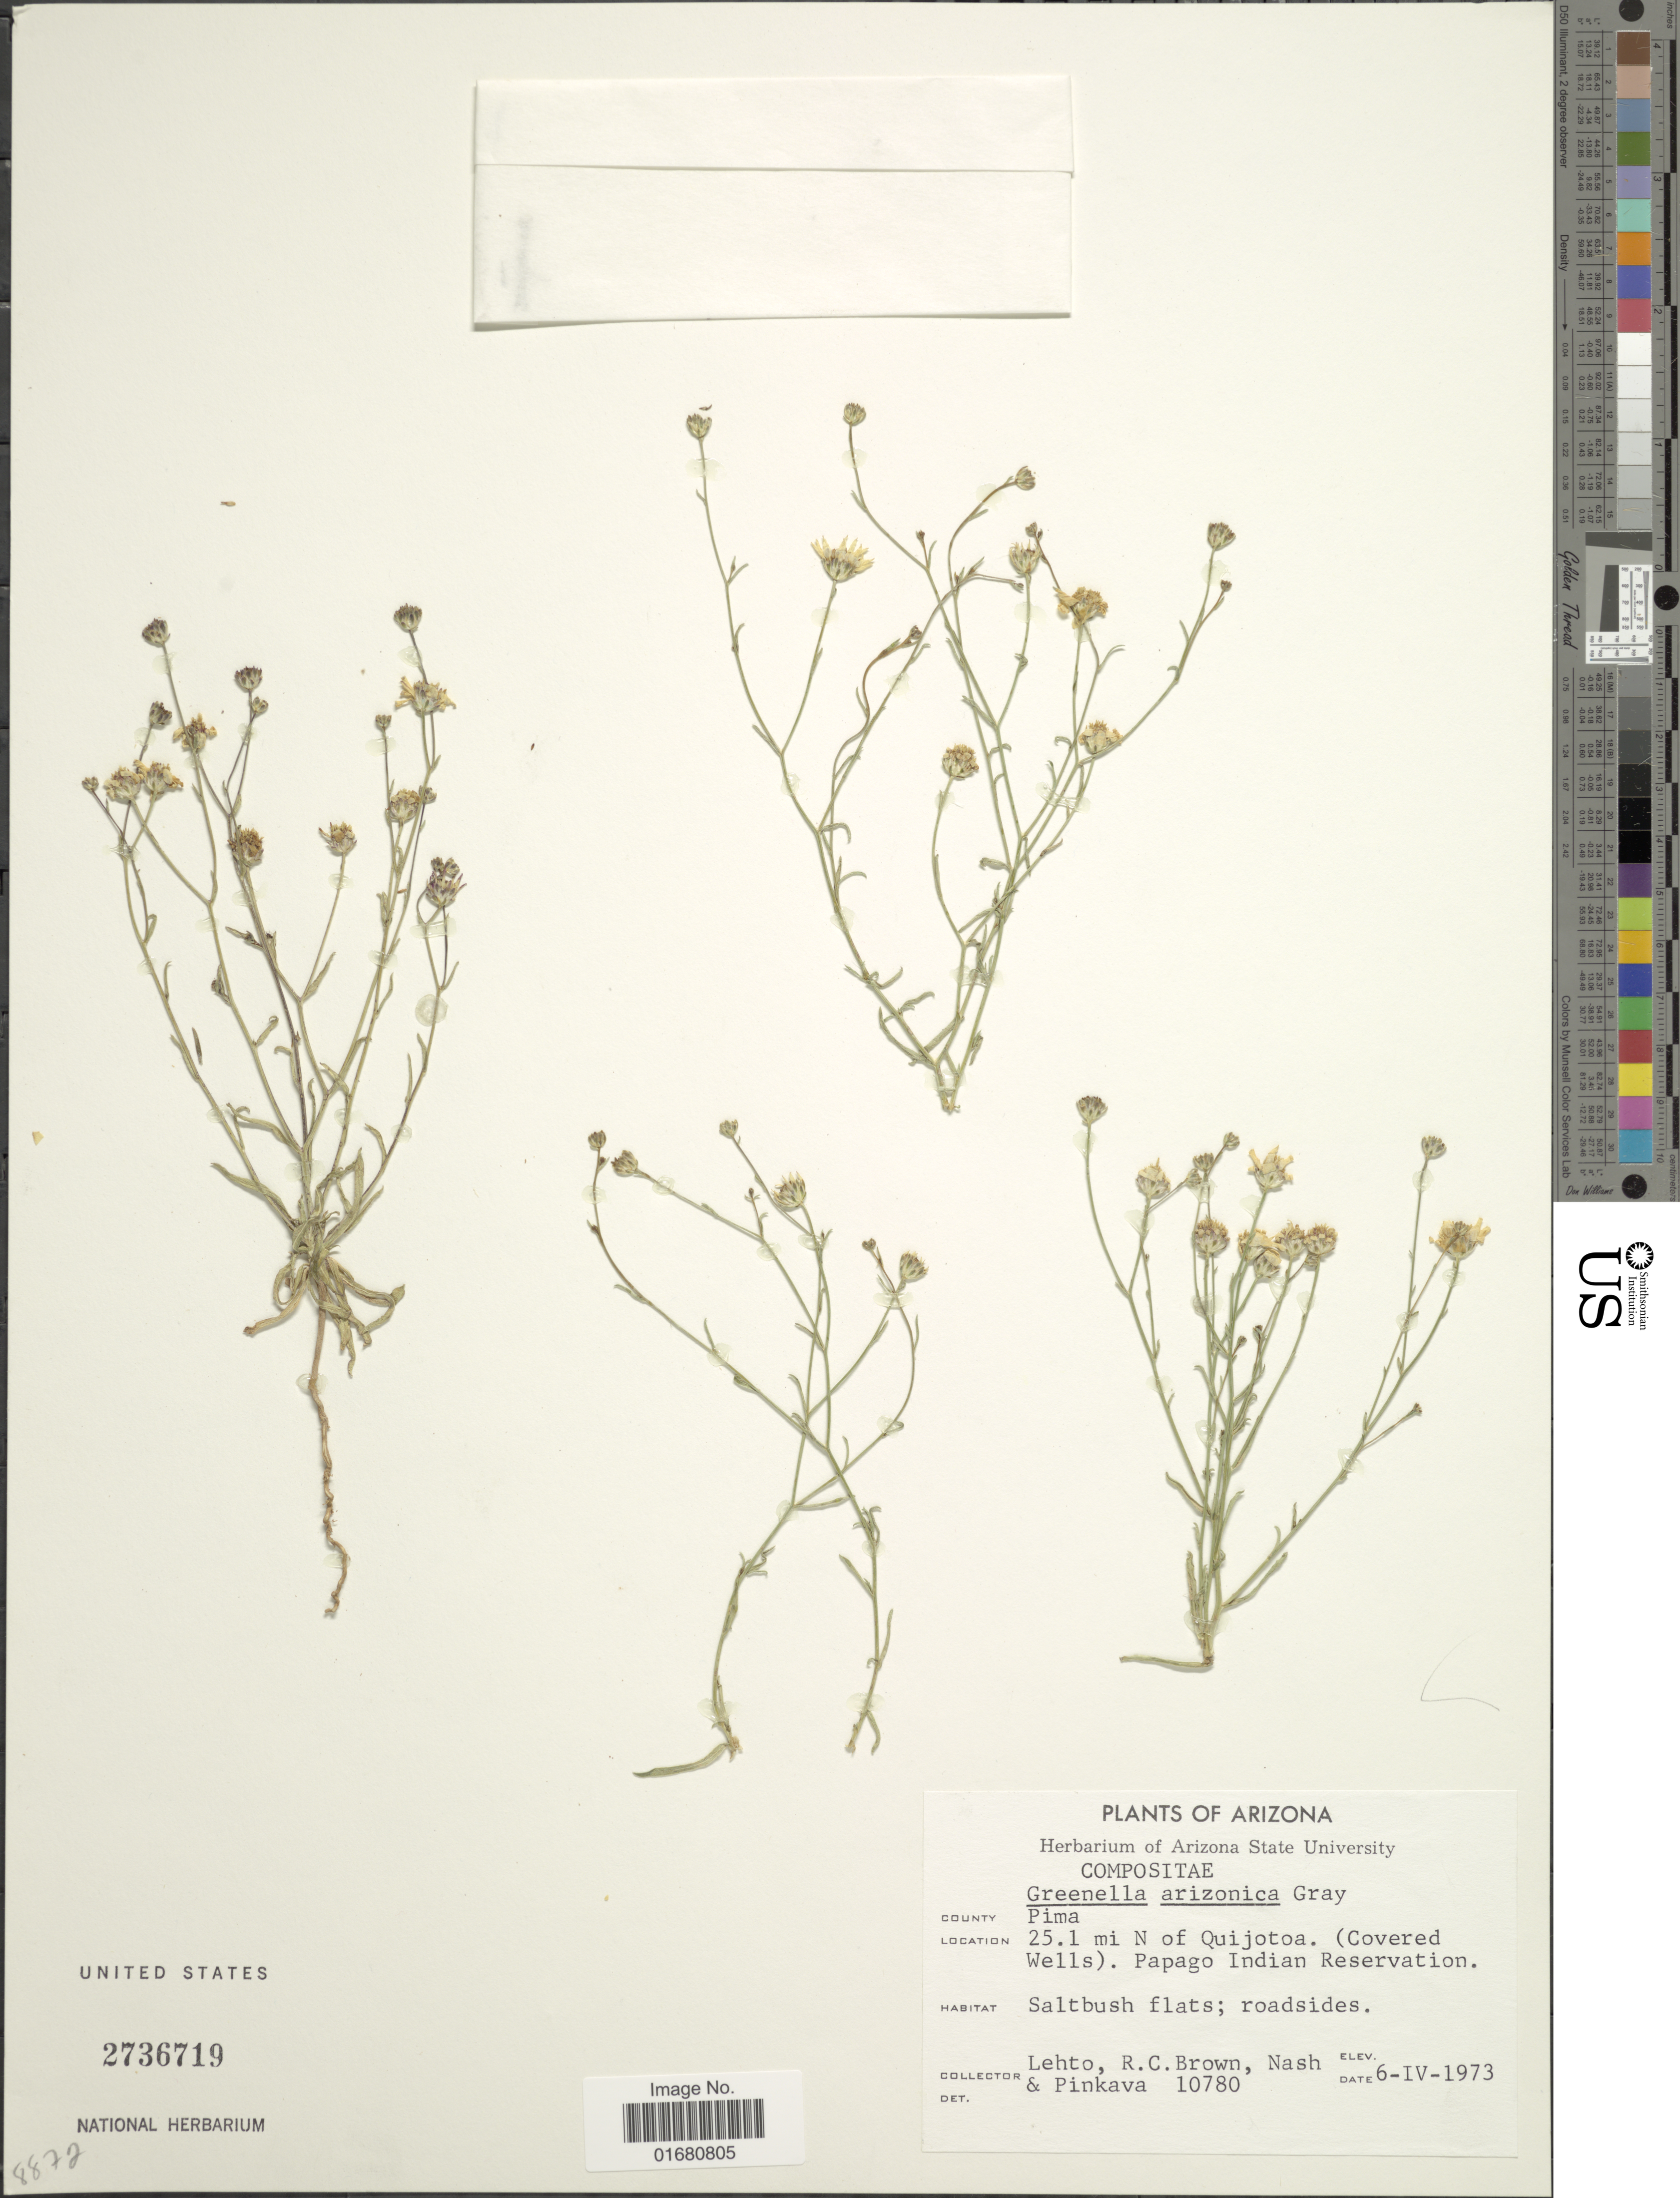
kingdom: Plantae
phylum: Tracheophyta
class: Magnoliopsida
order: Asterales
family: Asteraceae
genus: Gutierrezia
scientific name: Gutierrezia arizonica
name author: (A. Gray) M.A. Lane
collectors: -. Lehto, R. C. Brown, -- Nash & -. Pinkava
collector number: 10780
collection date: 1973-04-06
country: United States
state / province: Arizona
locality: Pima County, 25.1 mi N of Quijotoa (Covered Wells), Papago Indian Reservation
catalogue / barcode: US 2736719